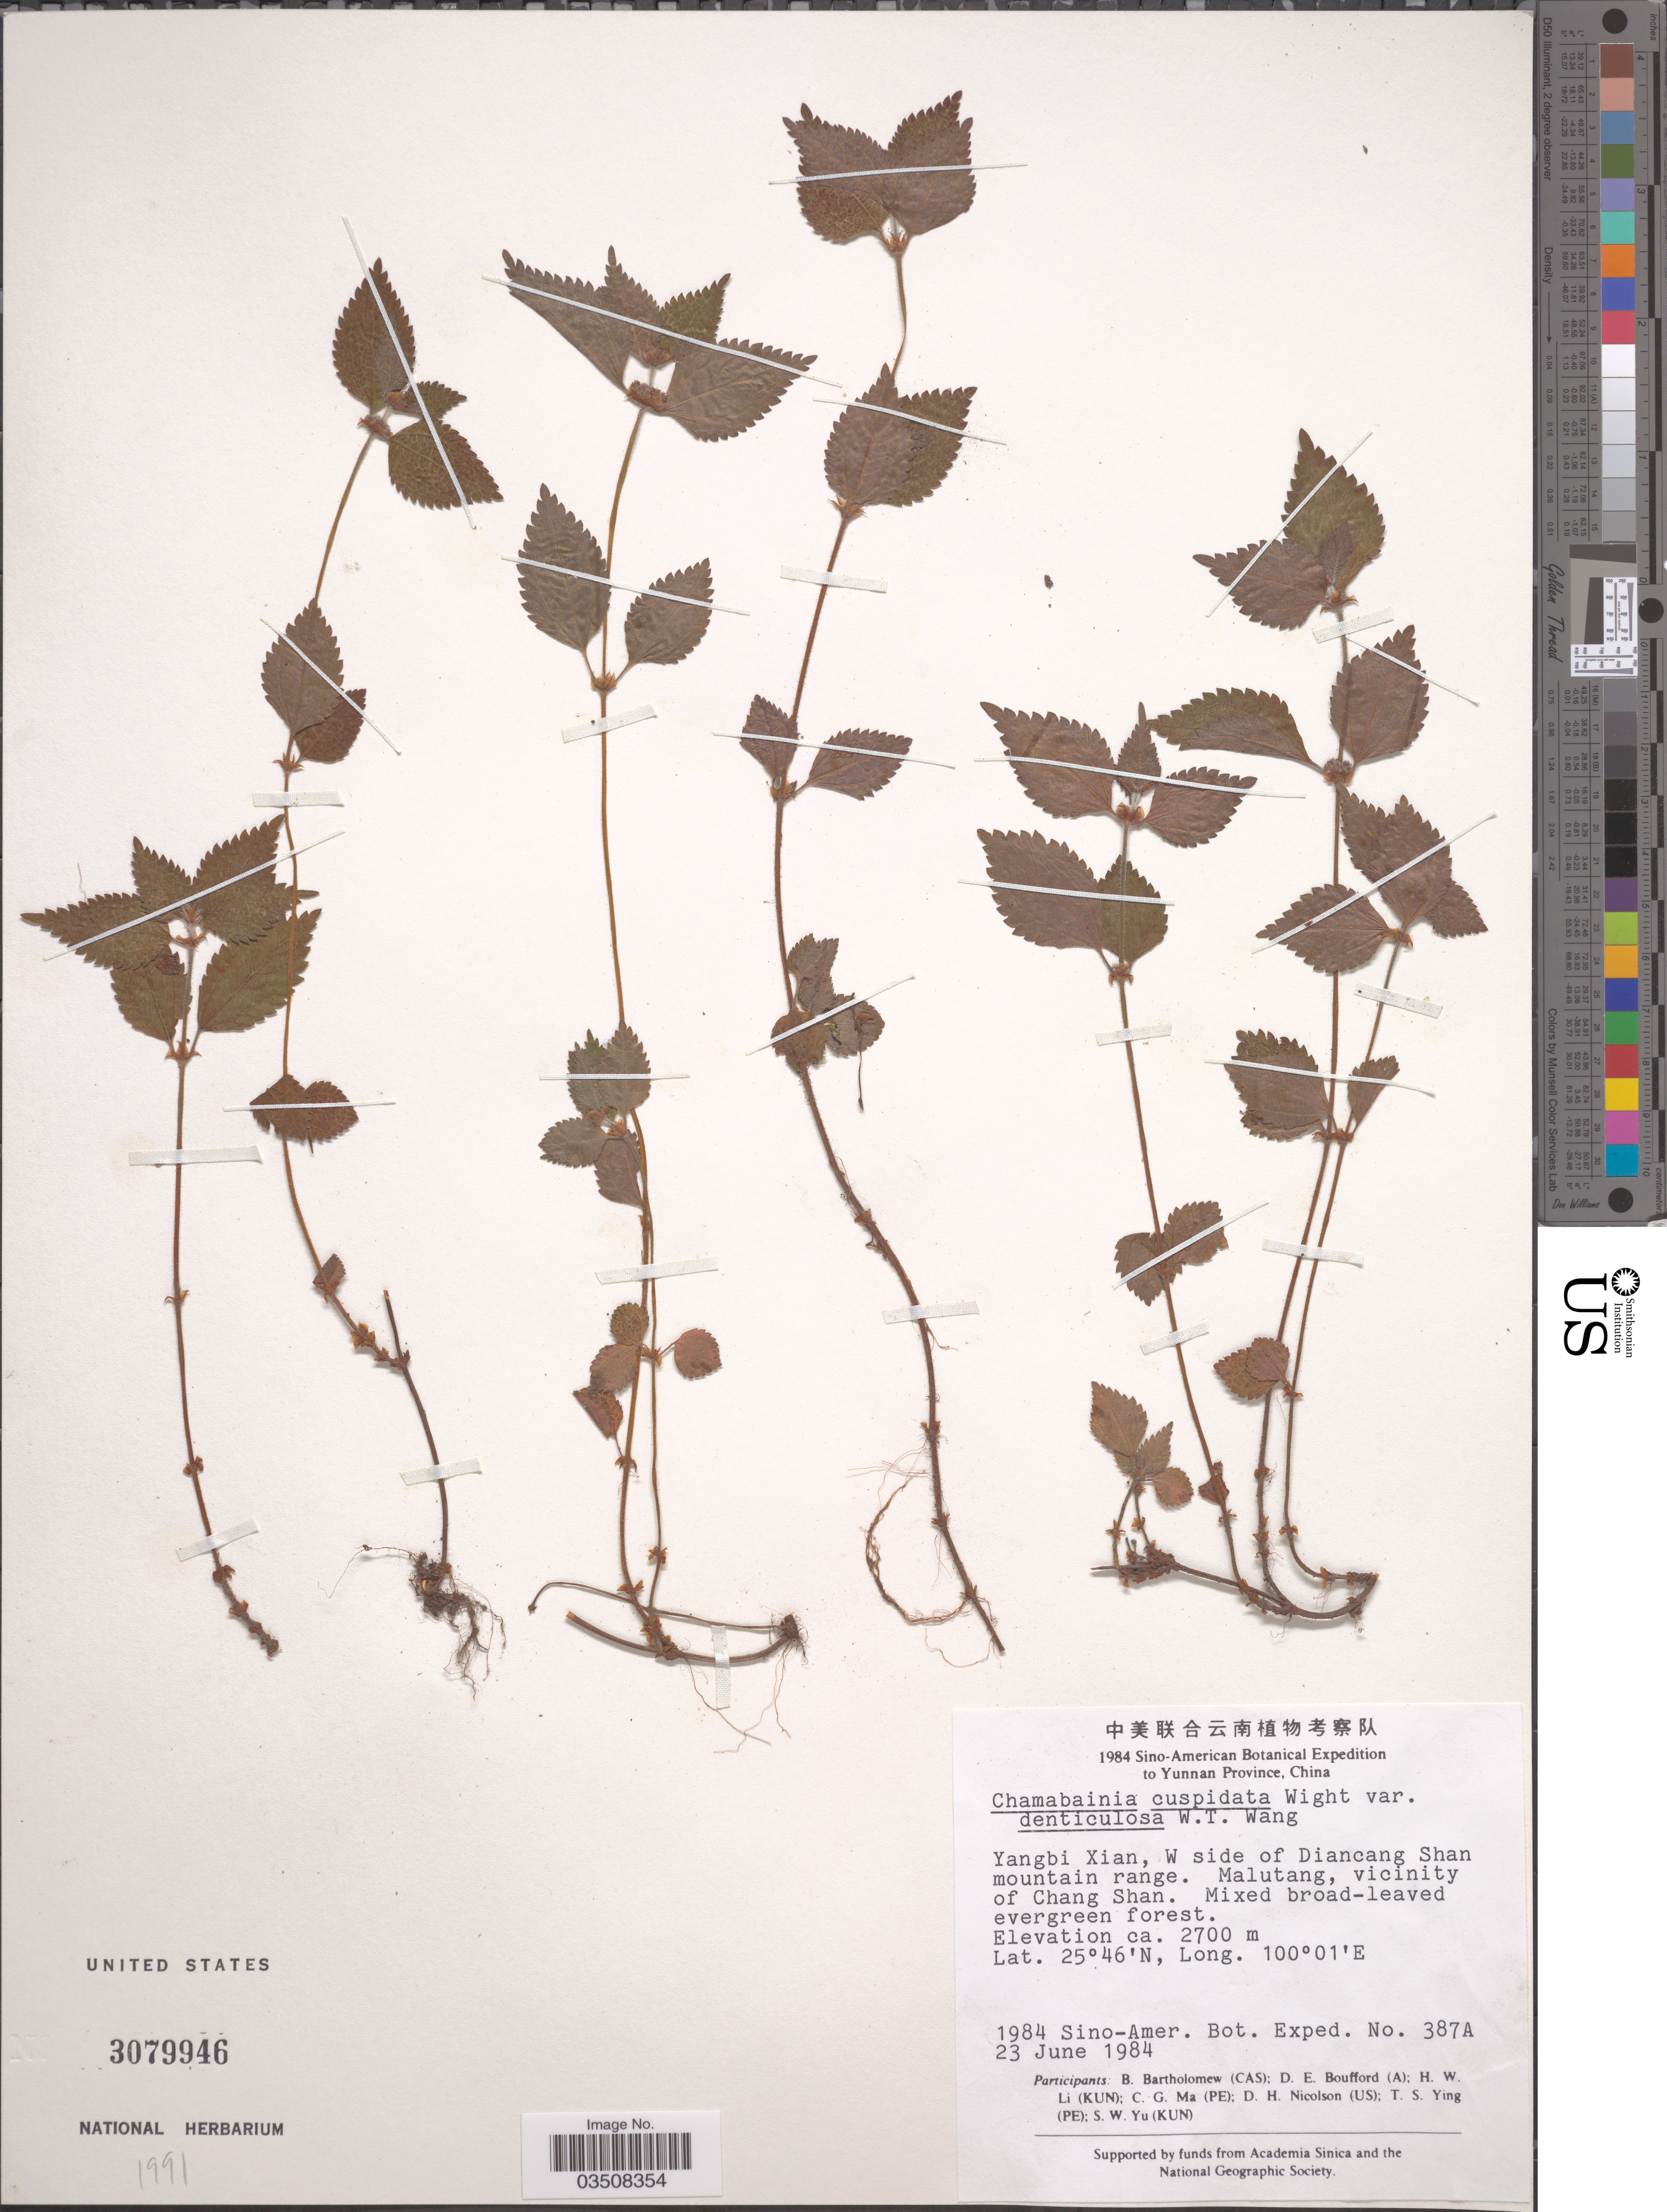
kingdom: Plantae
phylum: Tracheophyta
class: Magnoliopsida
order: Rosales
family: Urticaceae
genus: Chamabainia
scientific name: Chamabainia cuspidata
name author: Wight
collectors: Sino-Amer. Bot. Exped. 1984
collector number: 387A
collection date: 1984-06-23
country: China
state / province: Yunnan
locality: Yangbi Xian, W side of Diancan Shan mountain range. Malutang, vicinity of Chang Shan.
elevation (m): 2700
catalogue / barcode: US 3079946